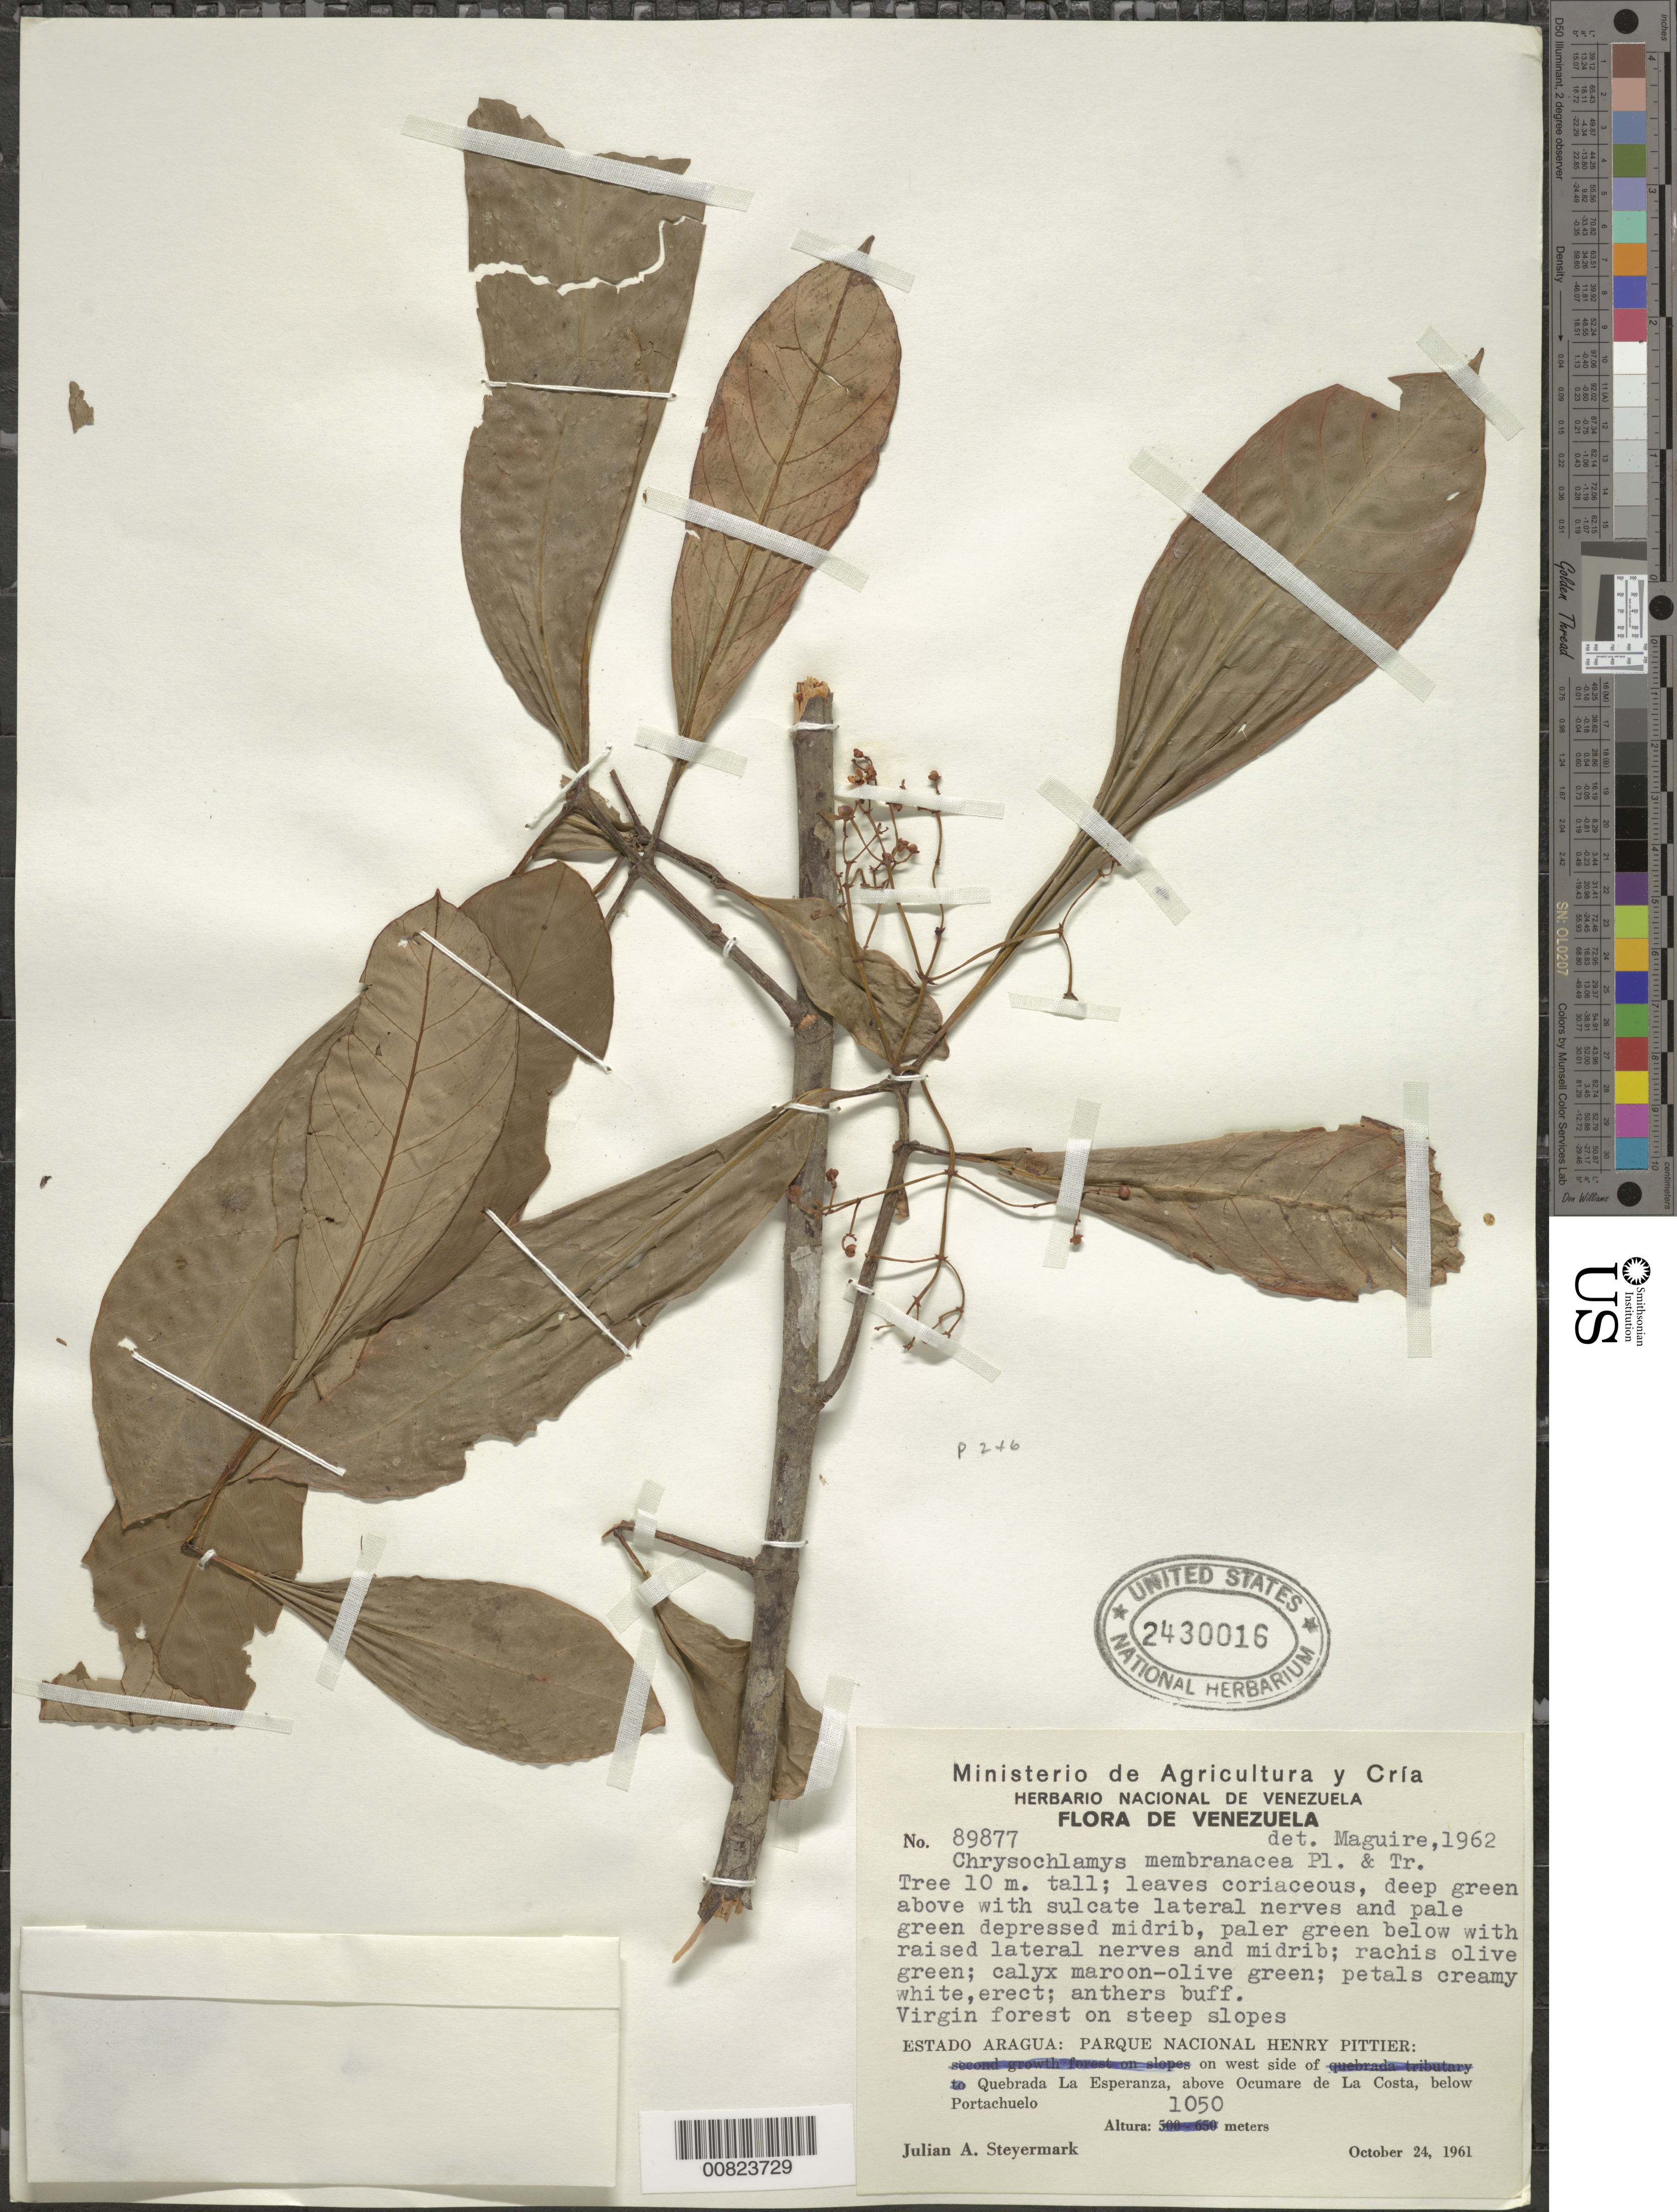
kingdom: Plantae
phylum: Tracheophyta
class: Magnoliopsida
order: Malpighiales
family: Clusiaceae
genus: Chrysochlamys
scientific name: Chrysochlamys membranacea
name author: Planch. & Triana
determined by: Maguire, Bassett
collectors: J. Steyermark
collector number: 89877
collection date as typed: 24-Oct-61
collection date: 1961-10-24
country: Venezuela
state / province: Aragua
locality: Parque Nacional Henry Pittier; on west side of Quebrada La Esperanza, above Ocumare de La Costa, below Portachuelo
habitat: Virgin forest on steep slopes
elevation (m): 1050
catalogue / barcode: US 2430016